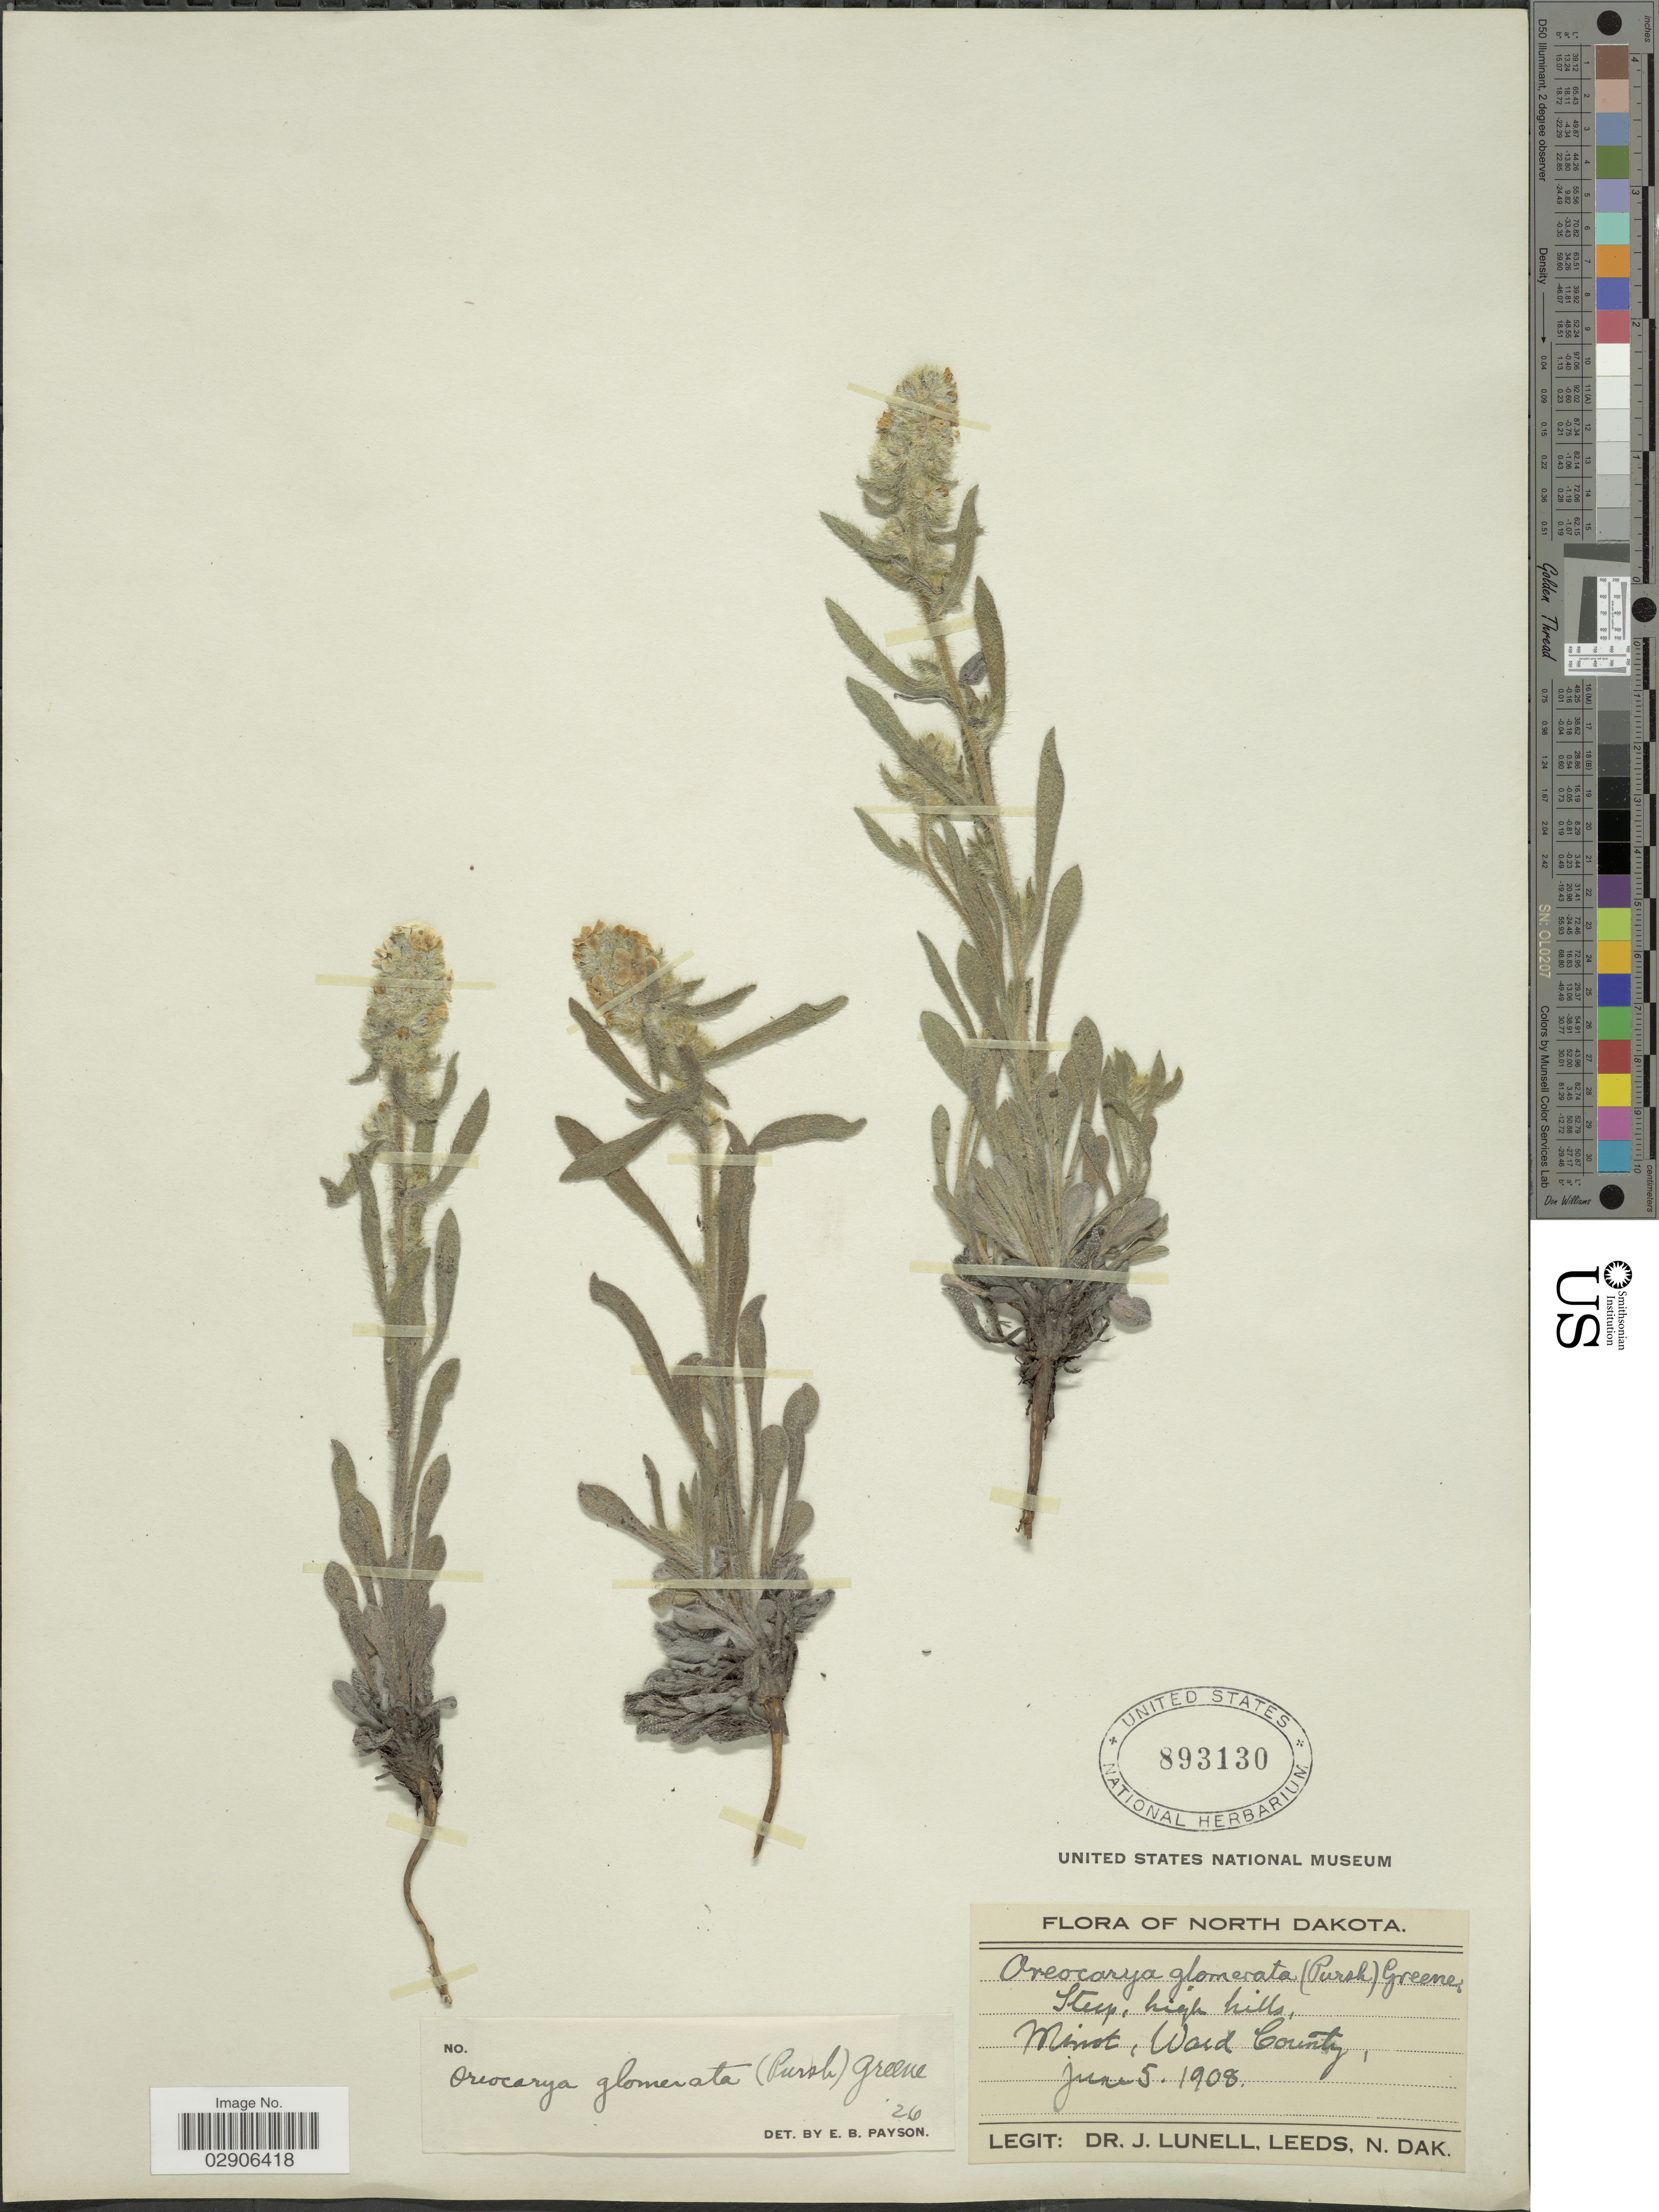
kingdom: Plantae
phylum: Tracheophyta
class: Magnoliopsida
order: Boraginales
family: Boraginaceae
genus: Oreocarya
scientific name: Oreocarya glomerata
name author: (Pursh) Greene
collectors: J. Lunell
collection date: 1908-06-05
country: United States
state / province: North Dakota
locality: Minot, Ward County.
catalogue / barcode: US 893130